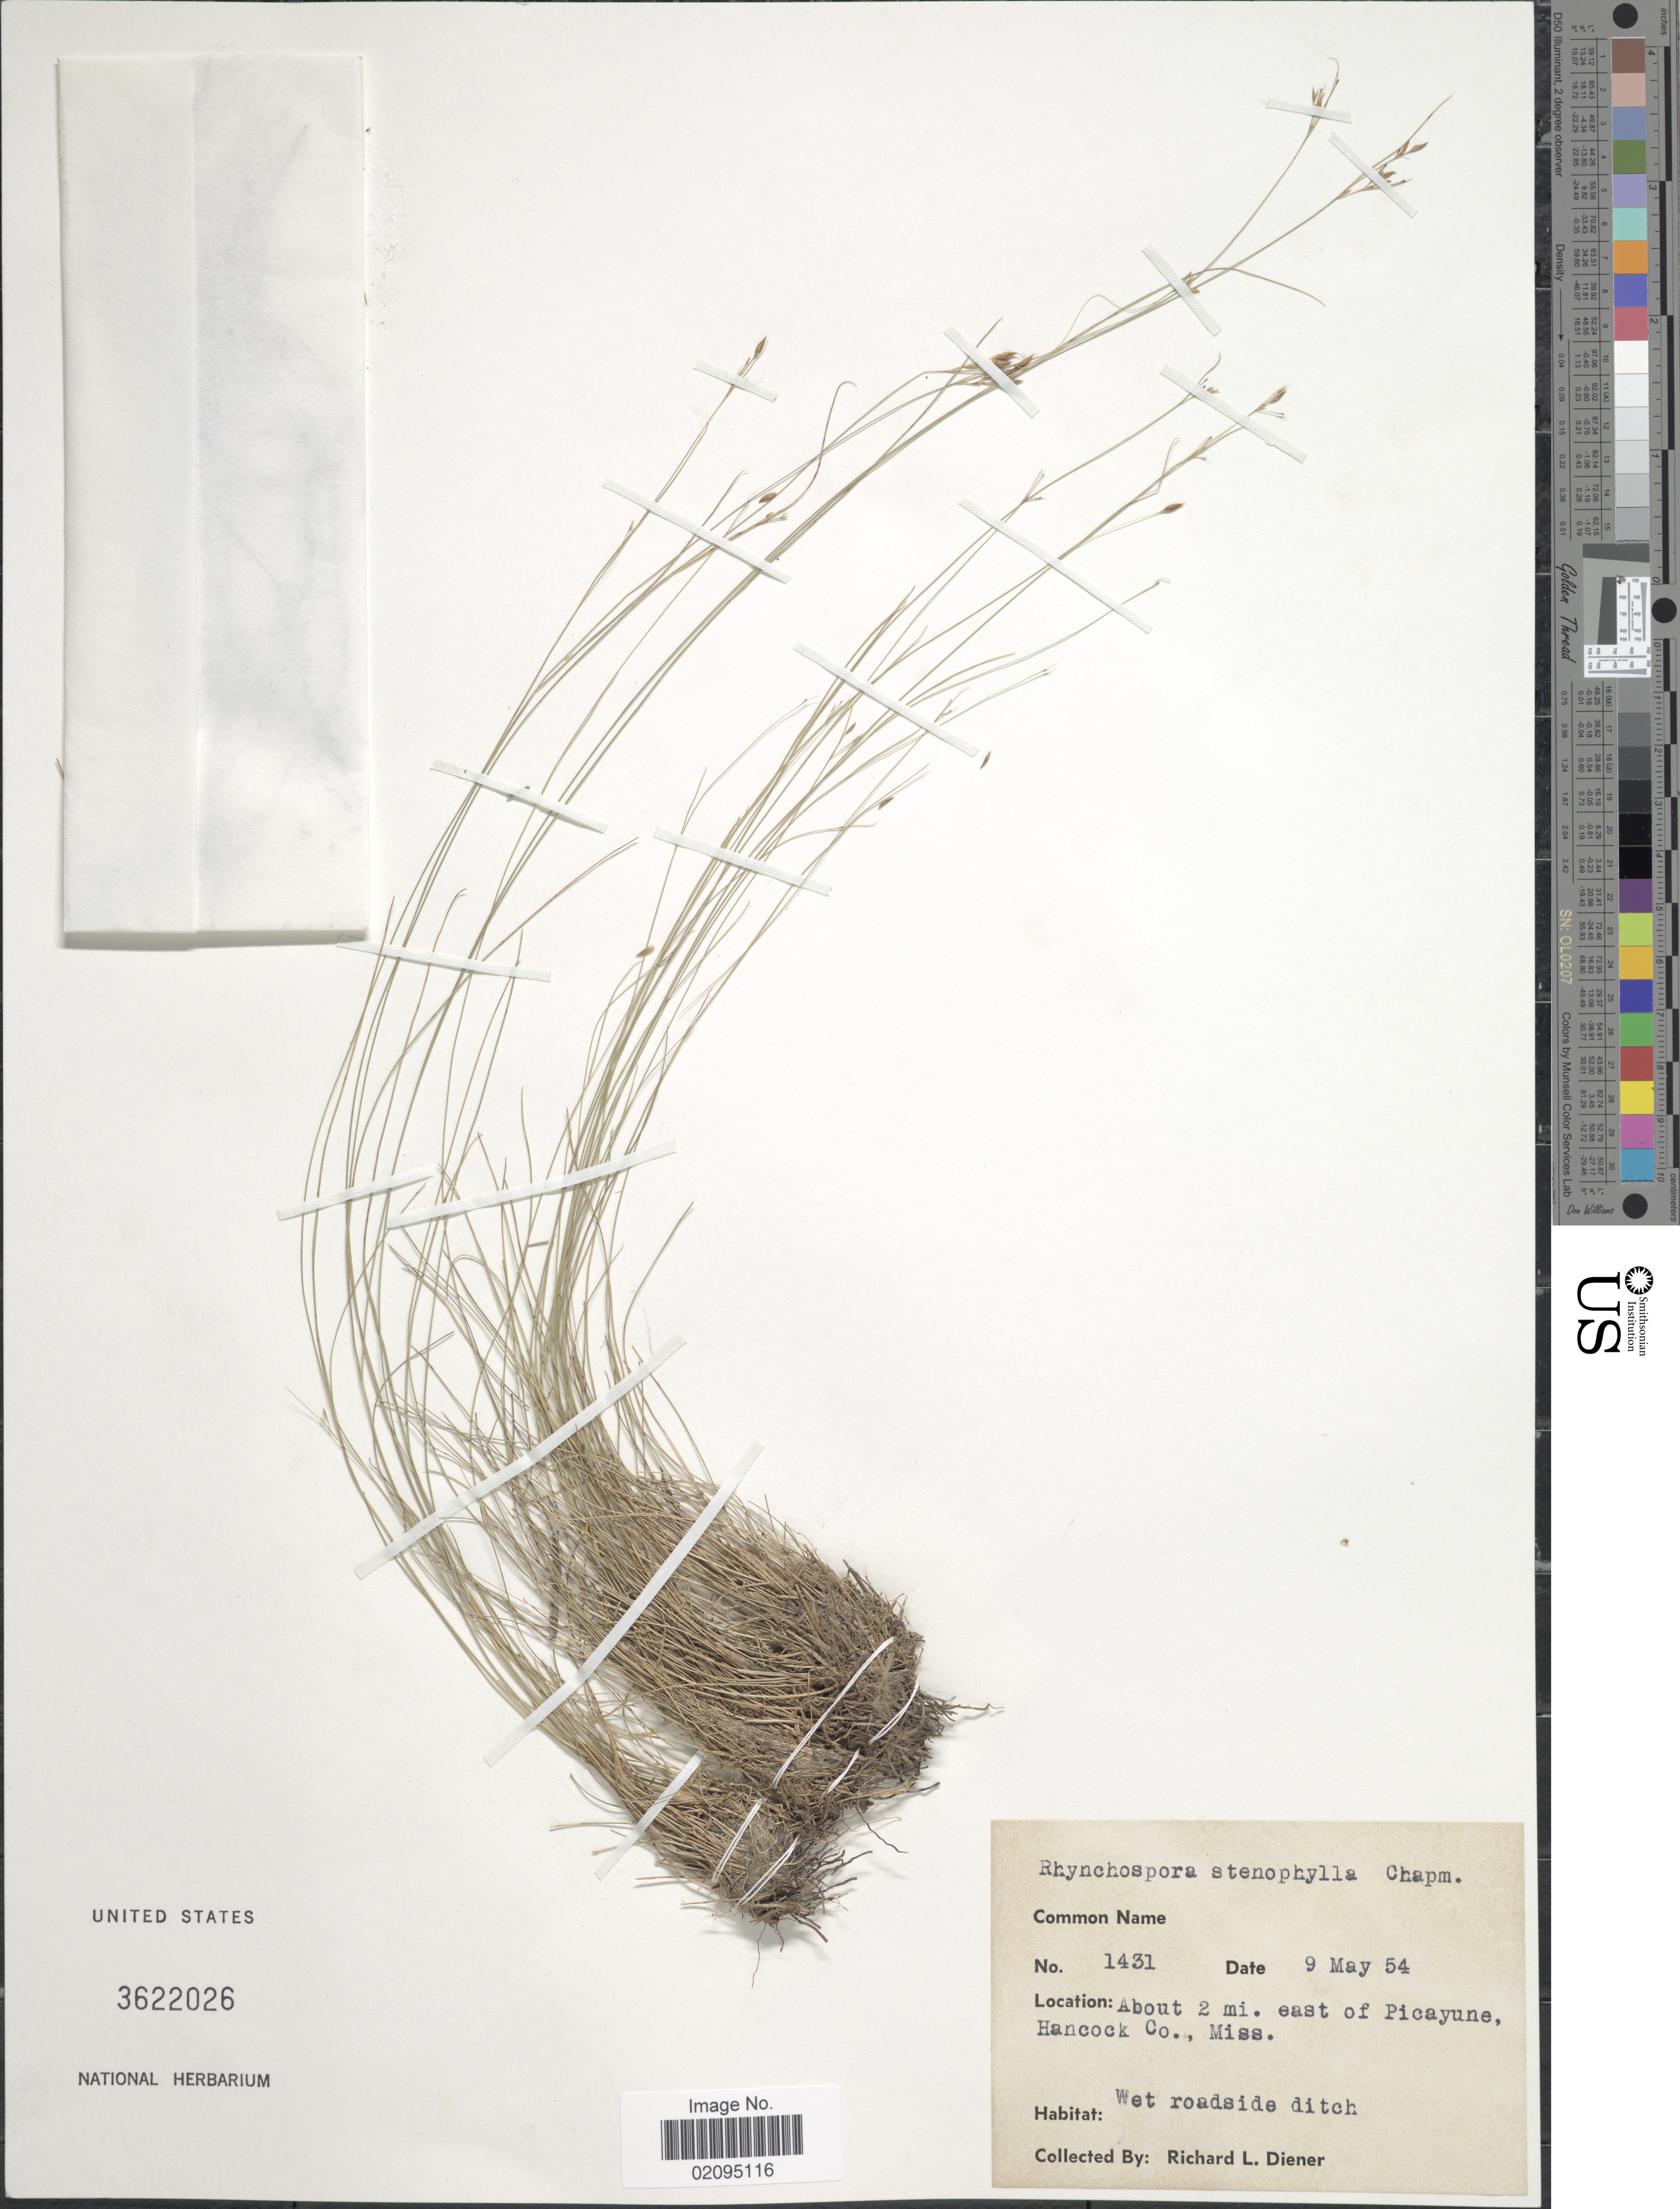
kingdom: Plantae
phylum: Tracheophyta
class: Liliopsida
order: Poales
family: Cyperaceae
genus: Rhynchospora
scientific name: Rhynchospora stenophylla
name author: Chapm.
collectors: R. Diener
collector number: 1431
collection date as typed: Transcribed d/m/y: 9/5/54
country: United States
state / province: Mississippi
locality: About 2 mi. east of Picayune Hancock Co.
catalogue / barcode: US 3622026